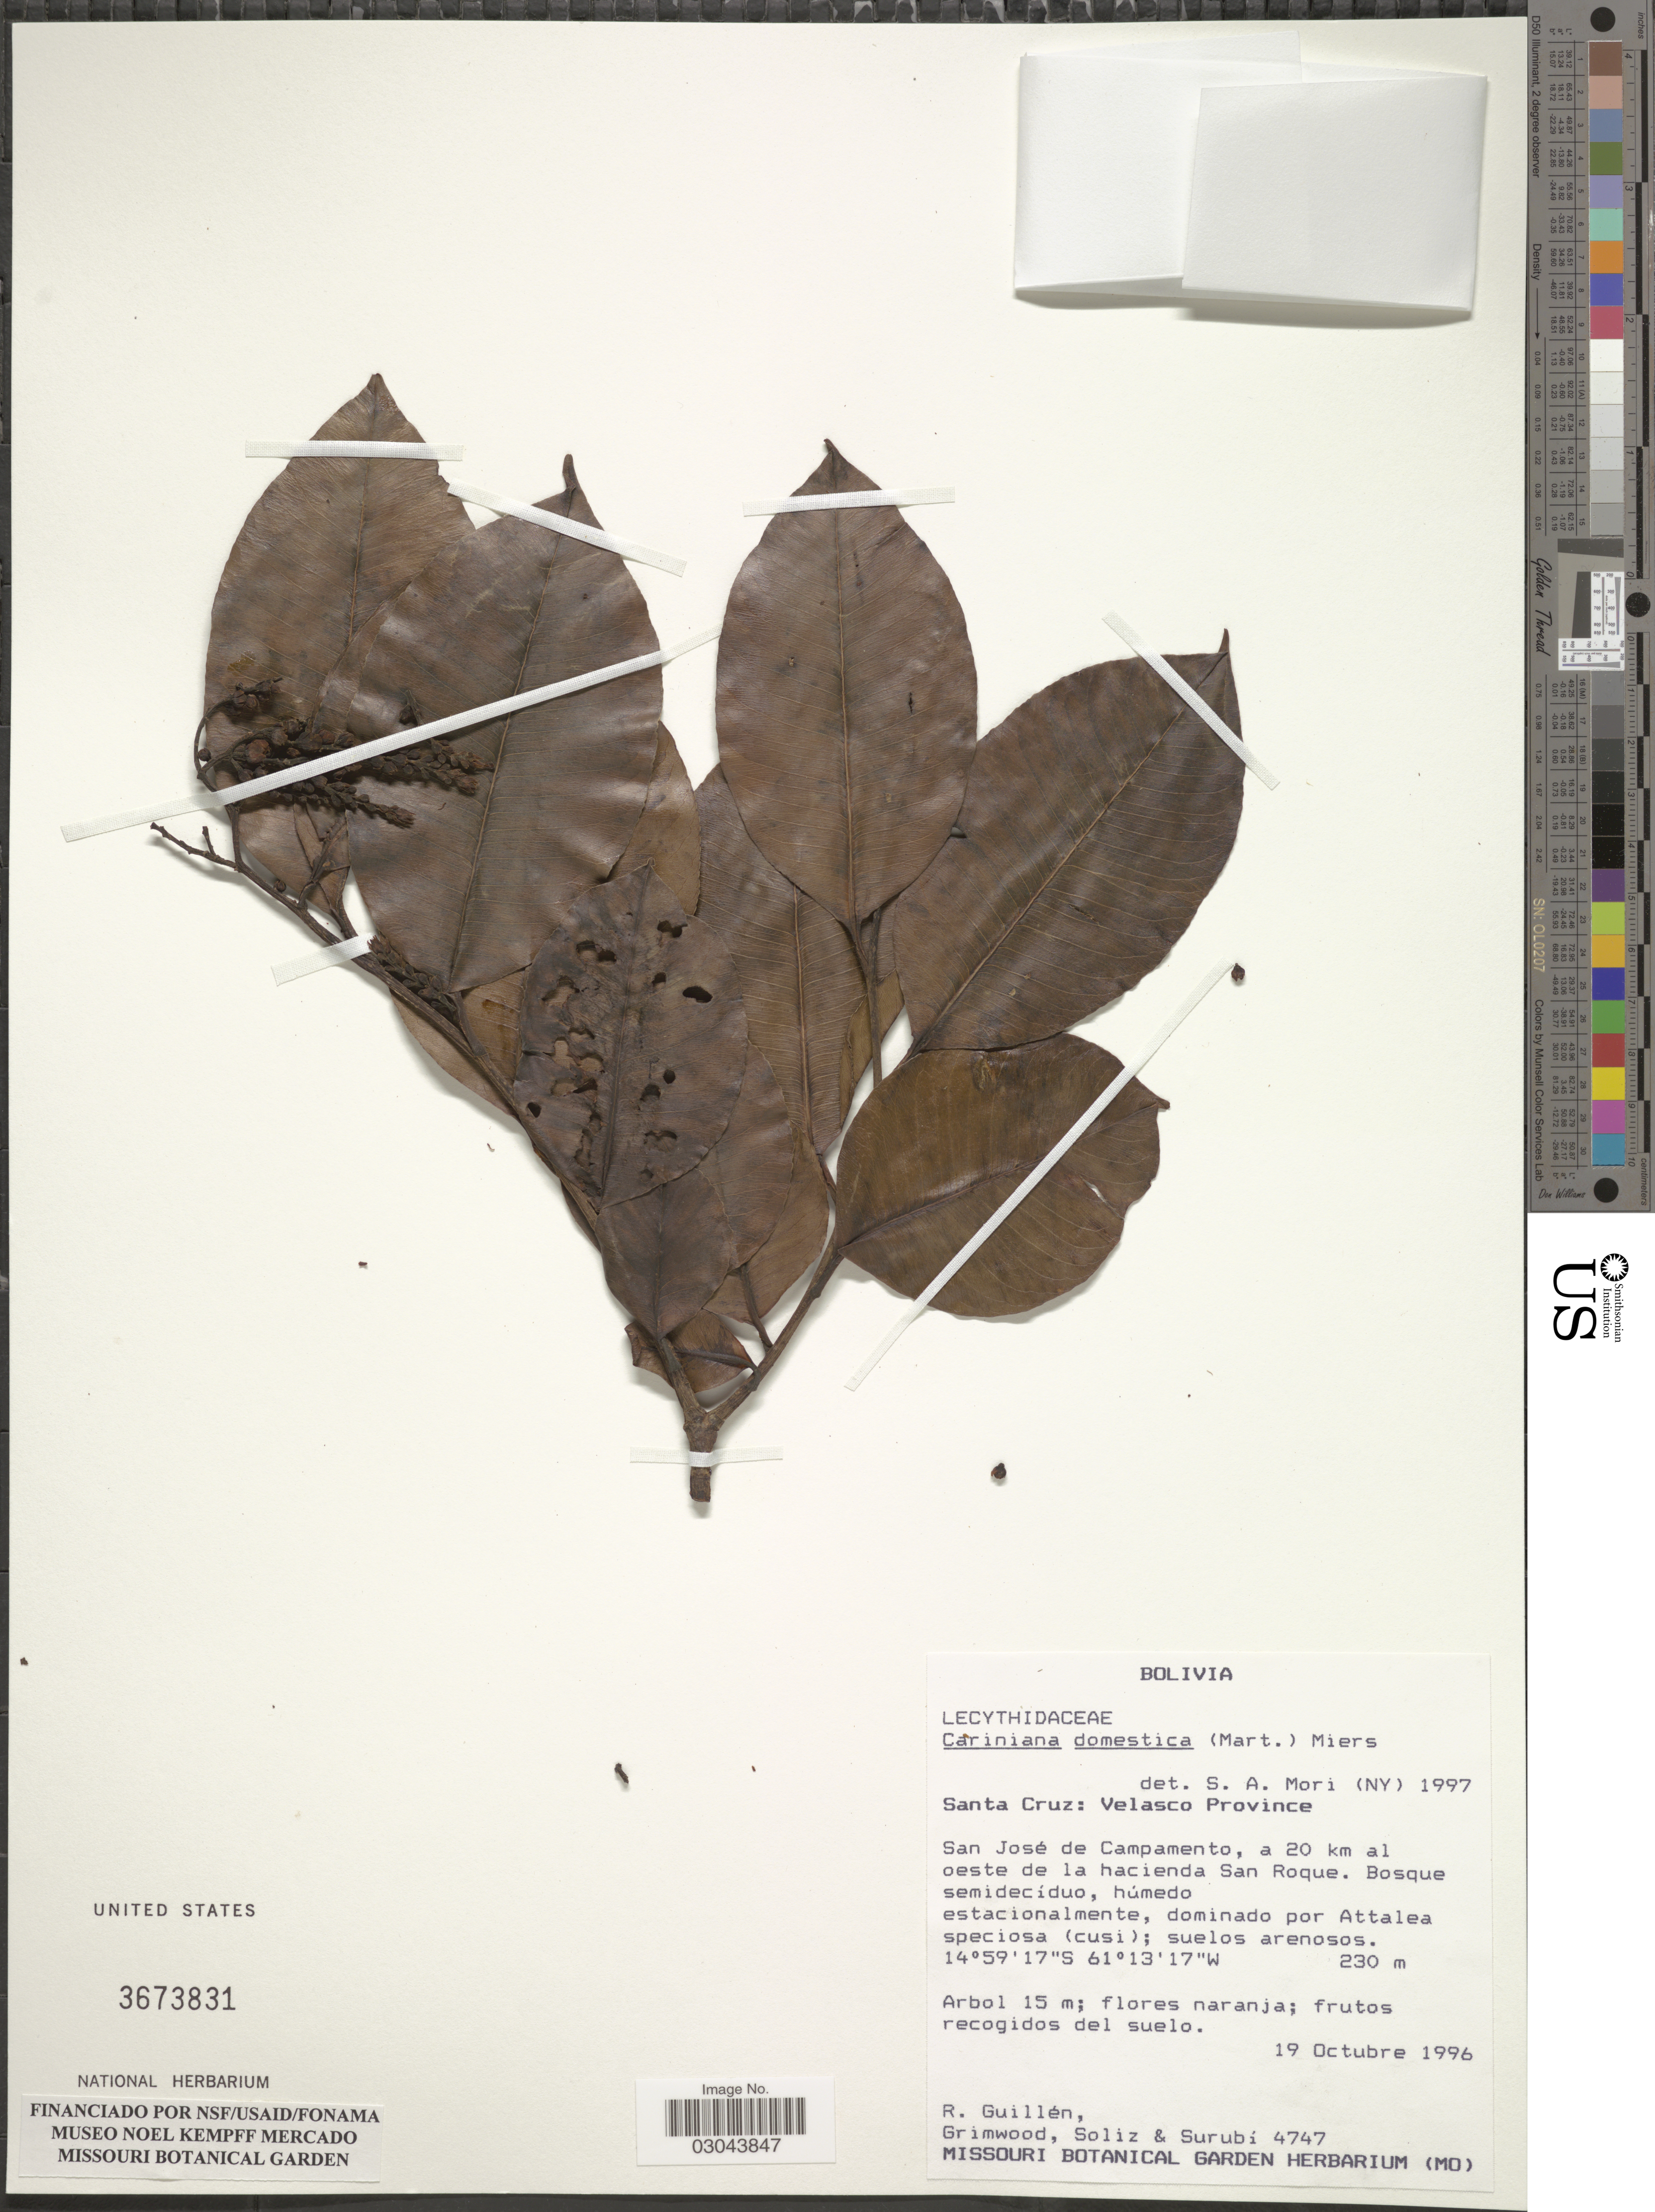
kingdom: Plantae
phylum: Tracheophyta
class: Magnoliopsida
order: Ericales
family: Lecythidaceae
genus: Cariniana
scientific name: Cariniana domestica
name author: (Mart.) Miers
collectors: R. Guillen, Grimwood, Soliz, -- & Surubi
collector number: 4747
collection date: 1996-10-19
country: Bolivia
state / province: Santa Cruz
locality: Velasco Province. San José de Campamento, a 20 km al oeste de la hacienda San Roque.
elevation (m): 230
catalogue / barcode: US 3673831